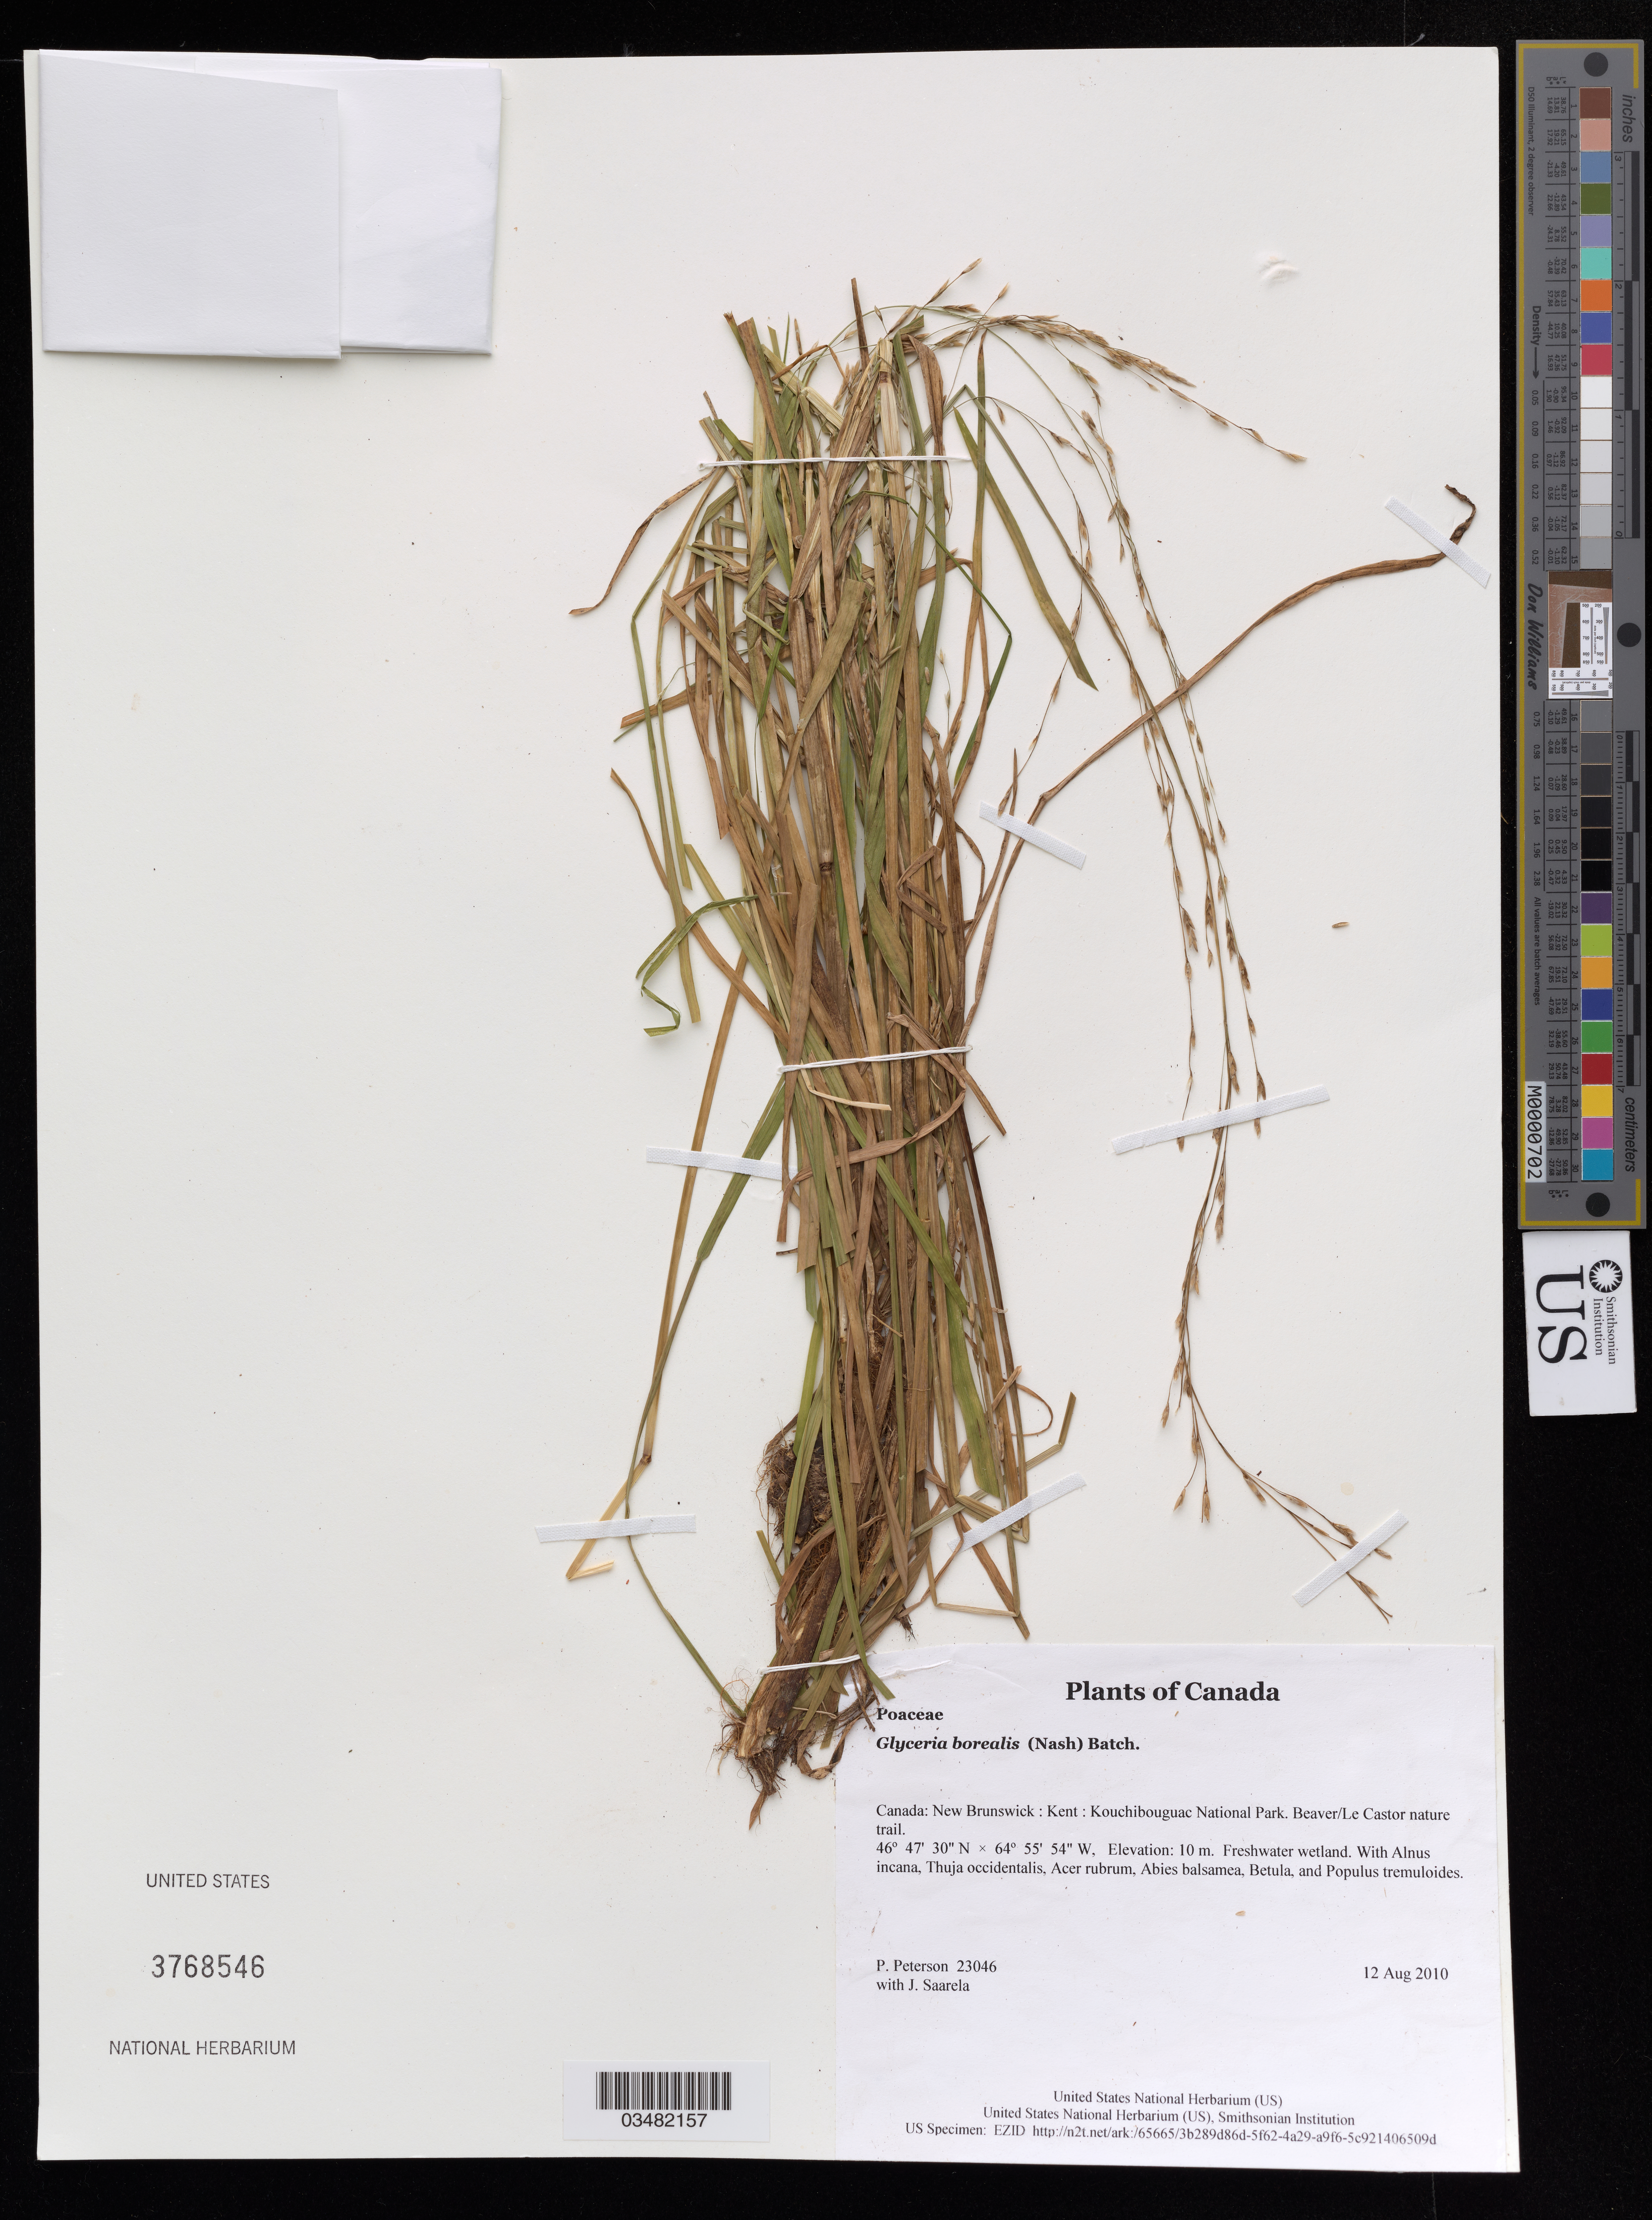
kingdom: Plantae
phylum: Tracheophyta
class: Liliopsida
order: Poales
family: Poaceae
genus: Glyceria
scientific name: Glyceria borealis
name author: (Nash) Batchelder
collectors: P. M. Peterson & J. Saarela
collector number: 23046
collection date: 2010-08-12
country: Canada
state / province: New Brunswick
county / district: Kent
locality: Kouchibouguac National Park. Beaver/Le Castor nature trail.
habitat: Freshwater wetland.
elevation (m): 10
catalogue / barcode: US 3768546